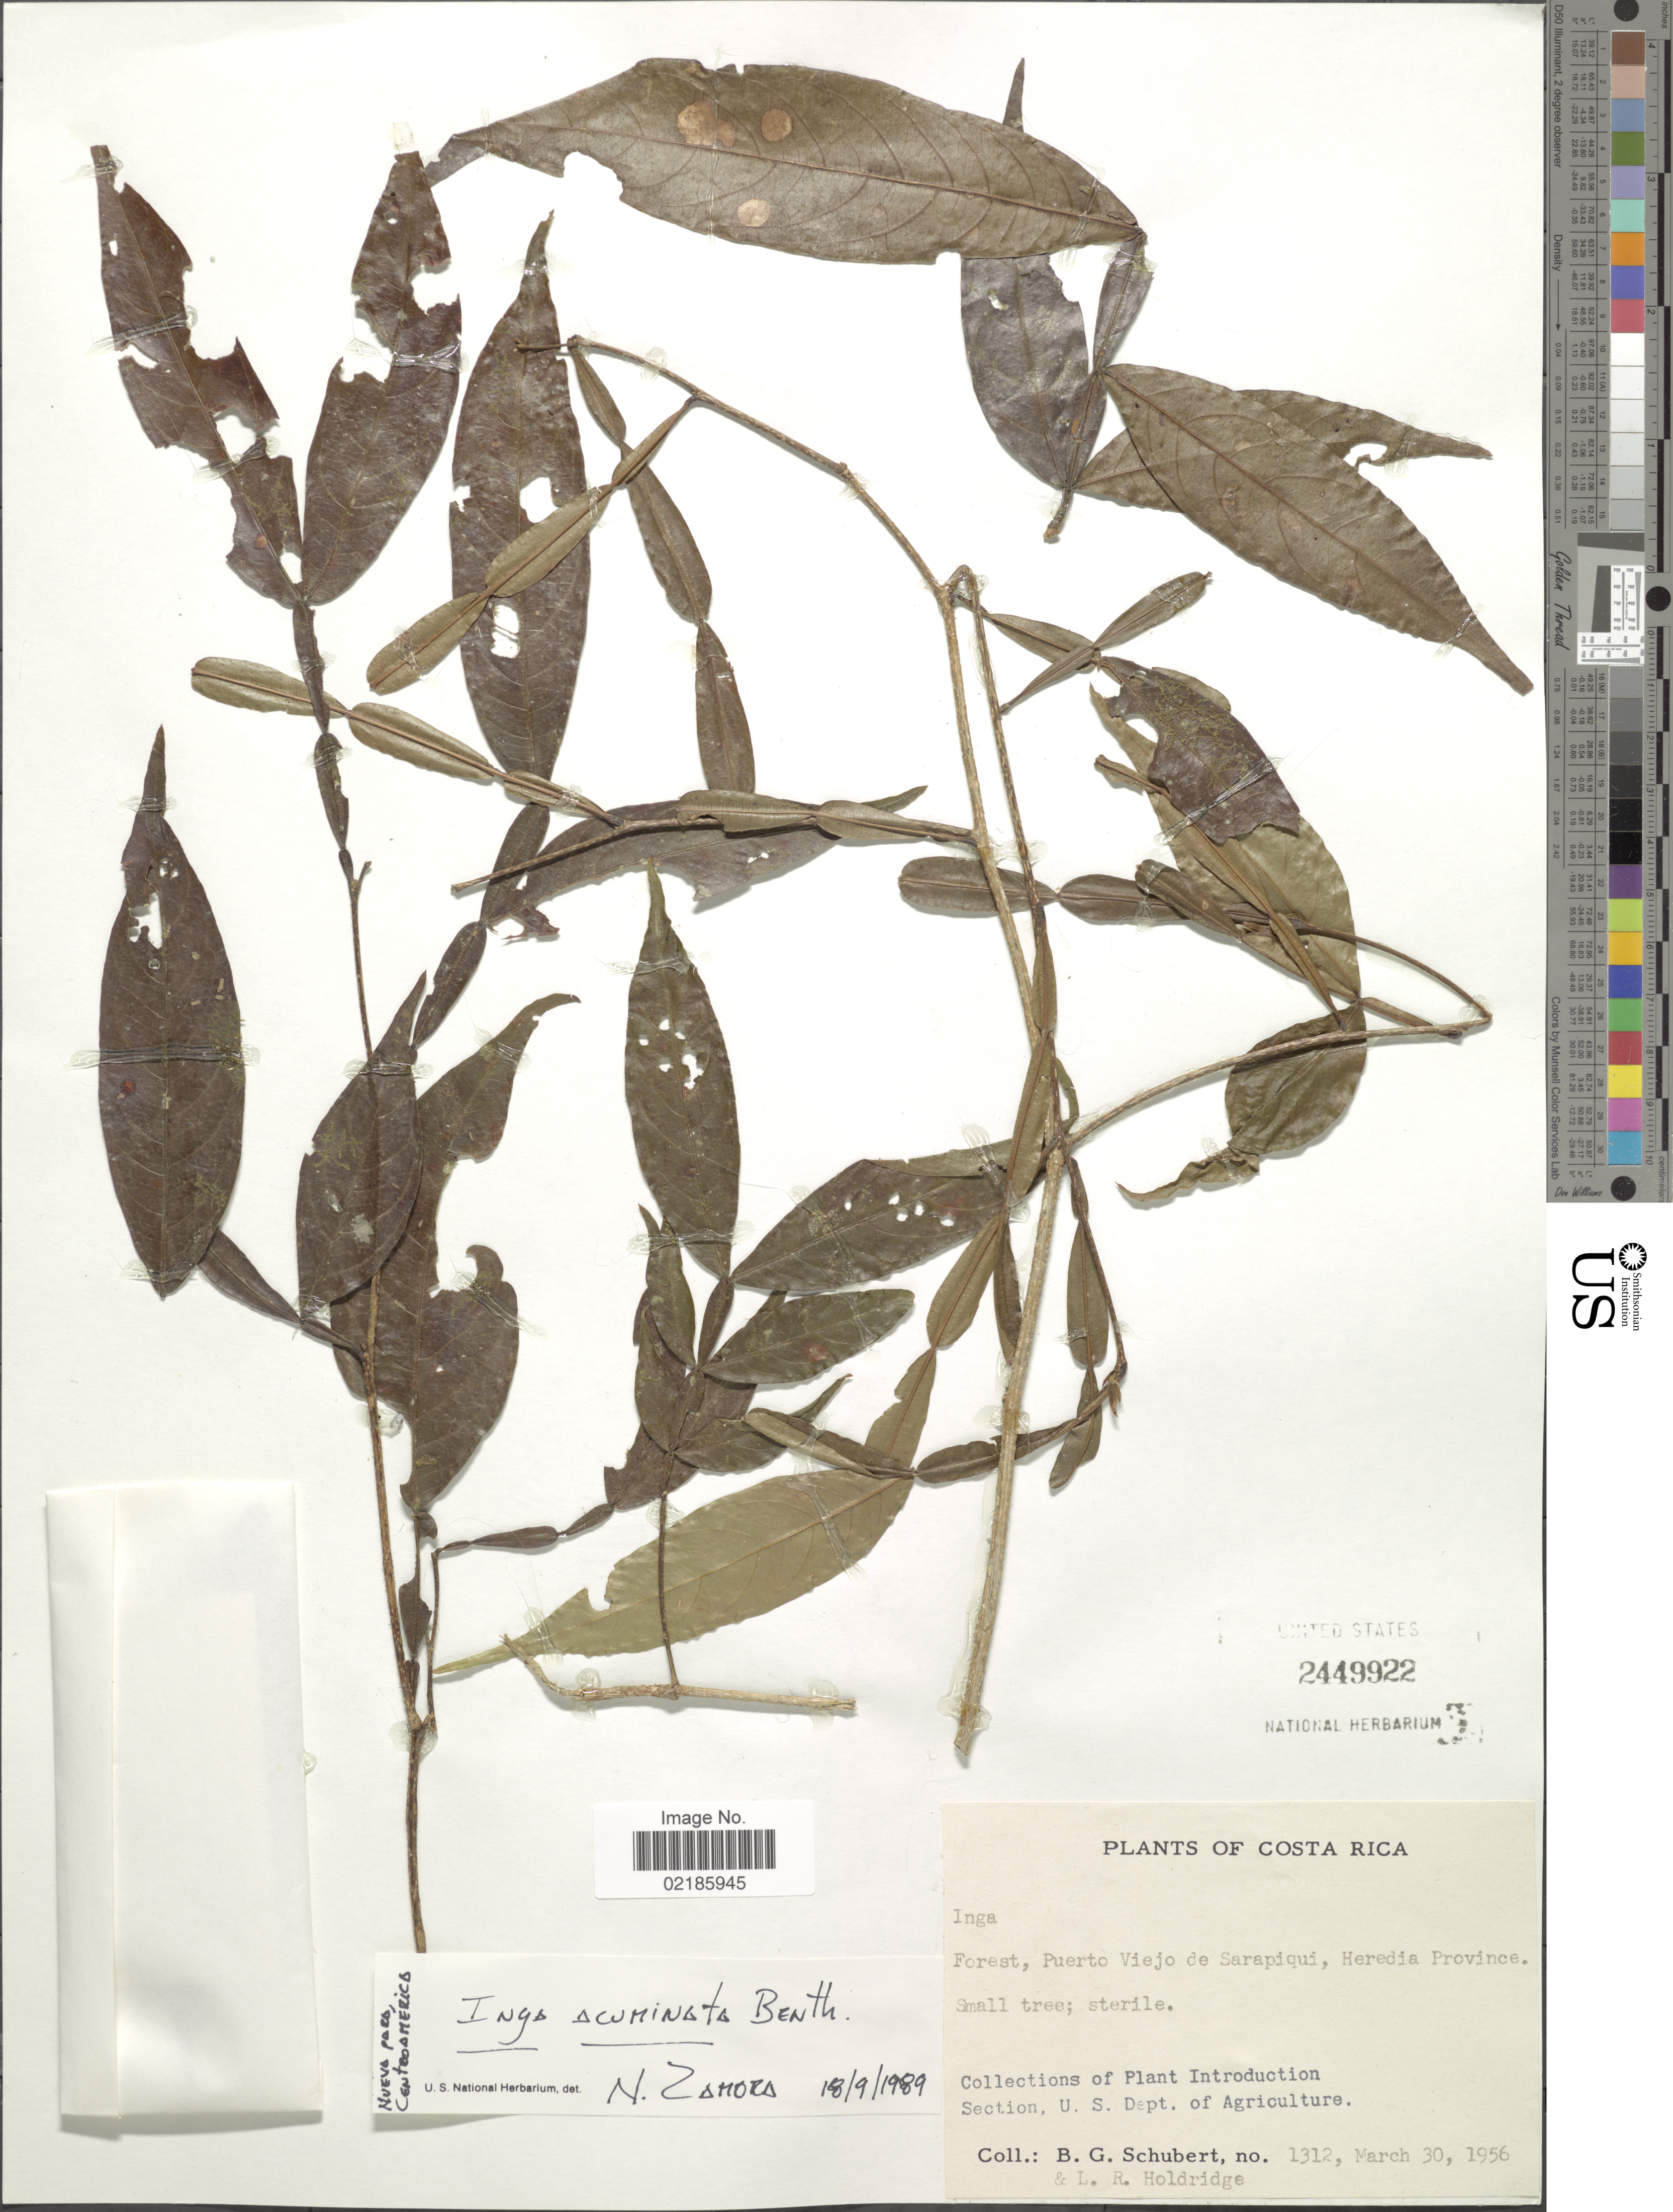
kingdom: Plantae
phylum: Tracheophyta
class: Magnoliopsida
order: Fabales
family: Fabaceae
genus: Inga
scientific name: Inga acuminata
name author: Benth.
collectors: B. Schubert & L. Holdridge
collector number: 1312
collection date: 1956-03-30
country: Costa Rica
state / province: Heredia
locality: Forest, Puerto Viejo de Sarapiqui.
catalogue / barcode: US 2449922